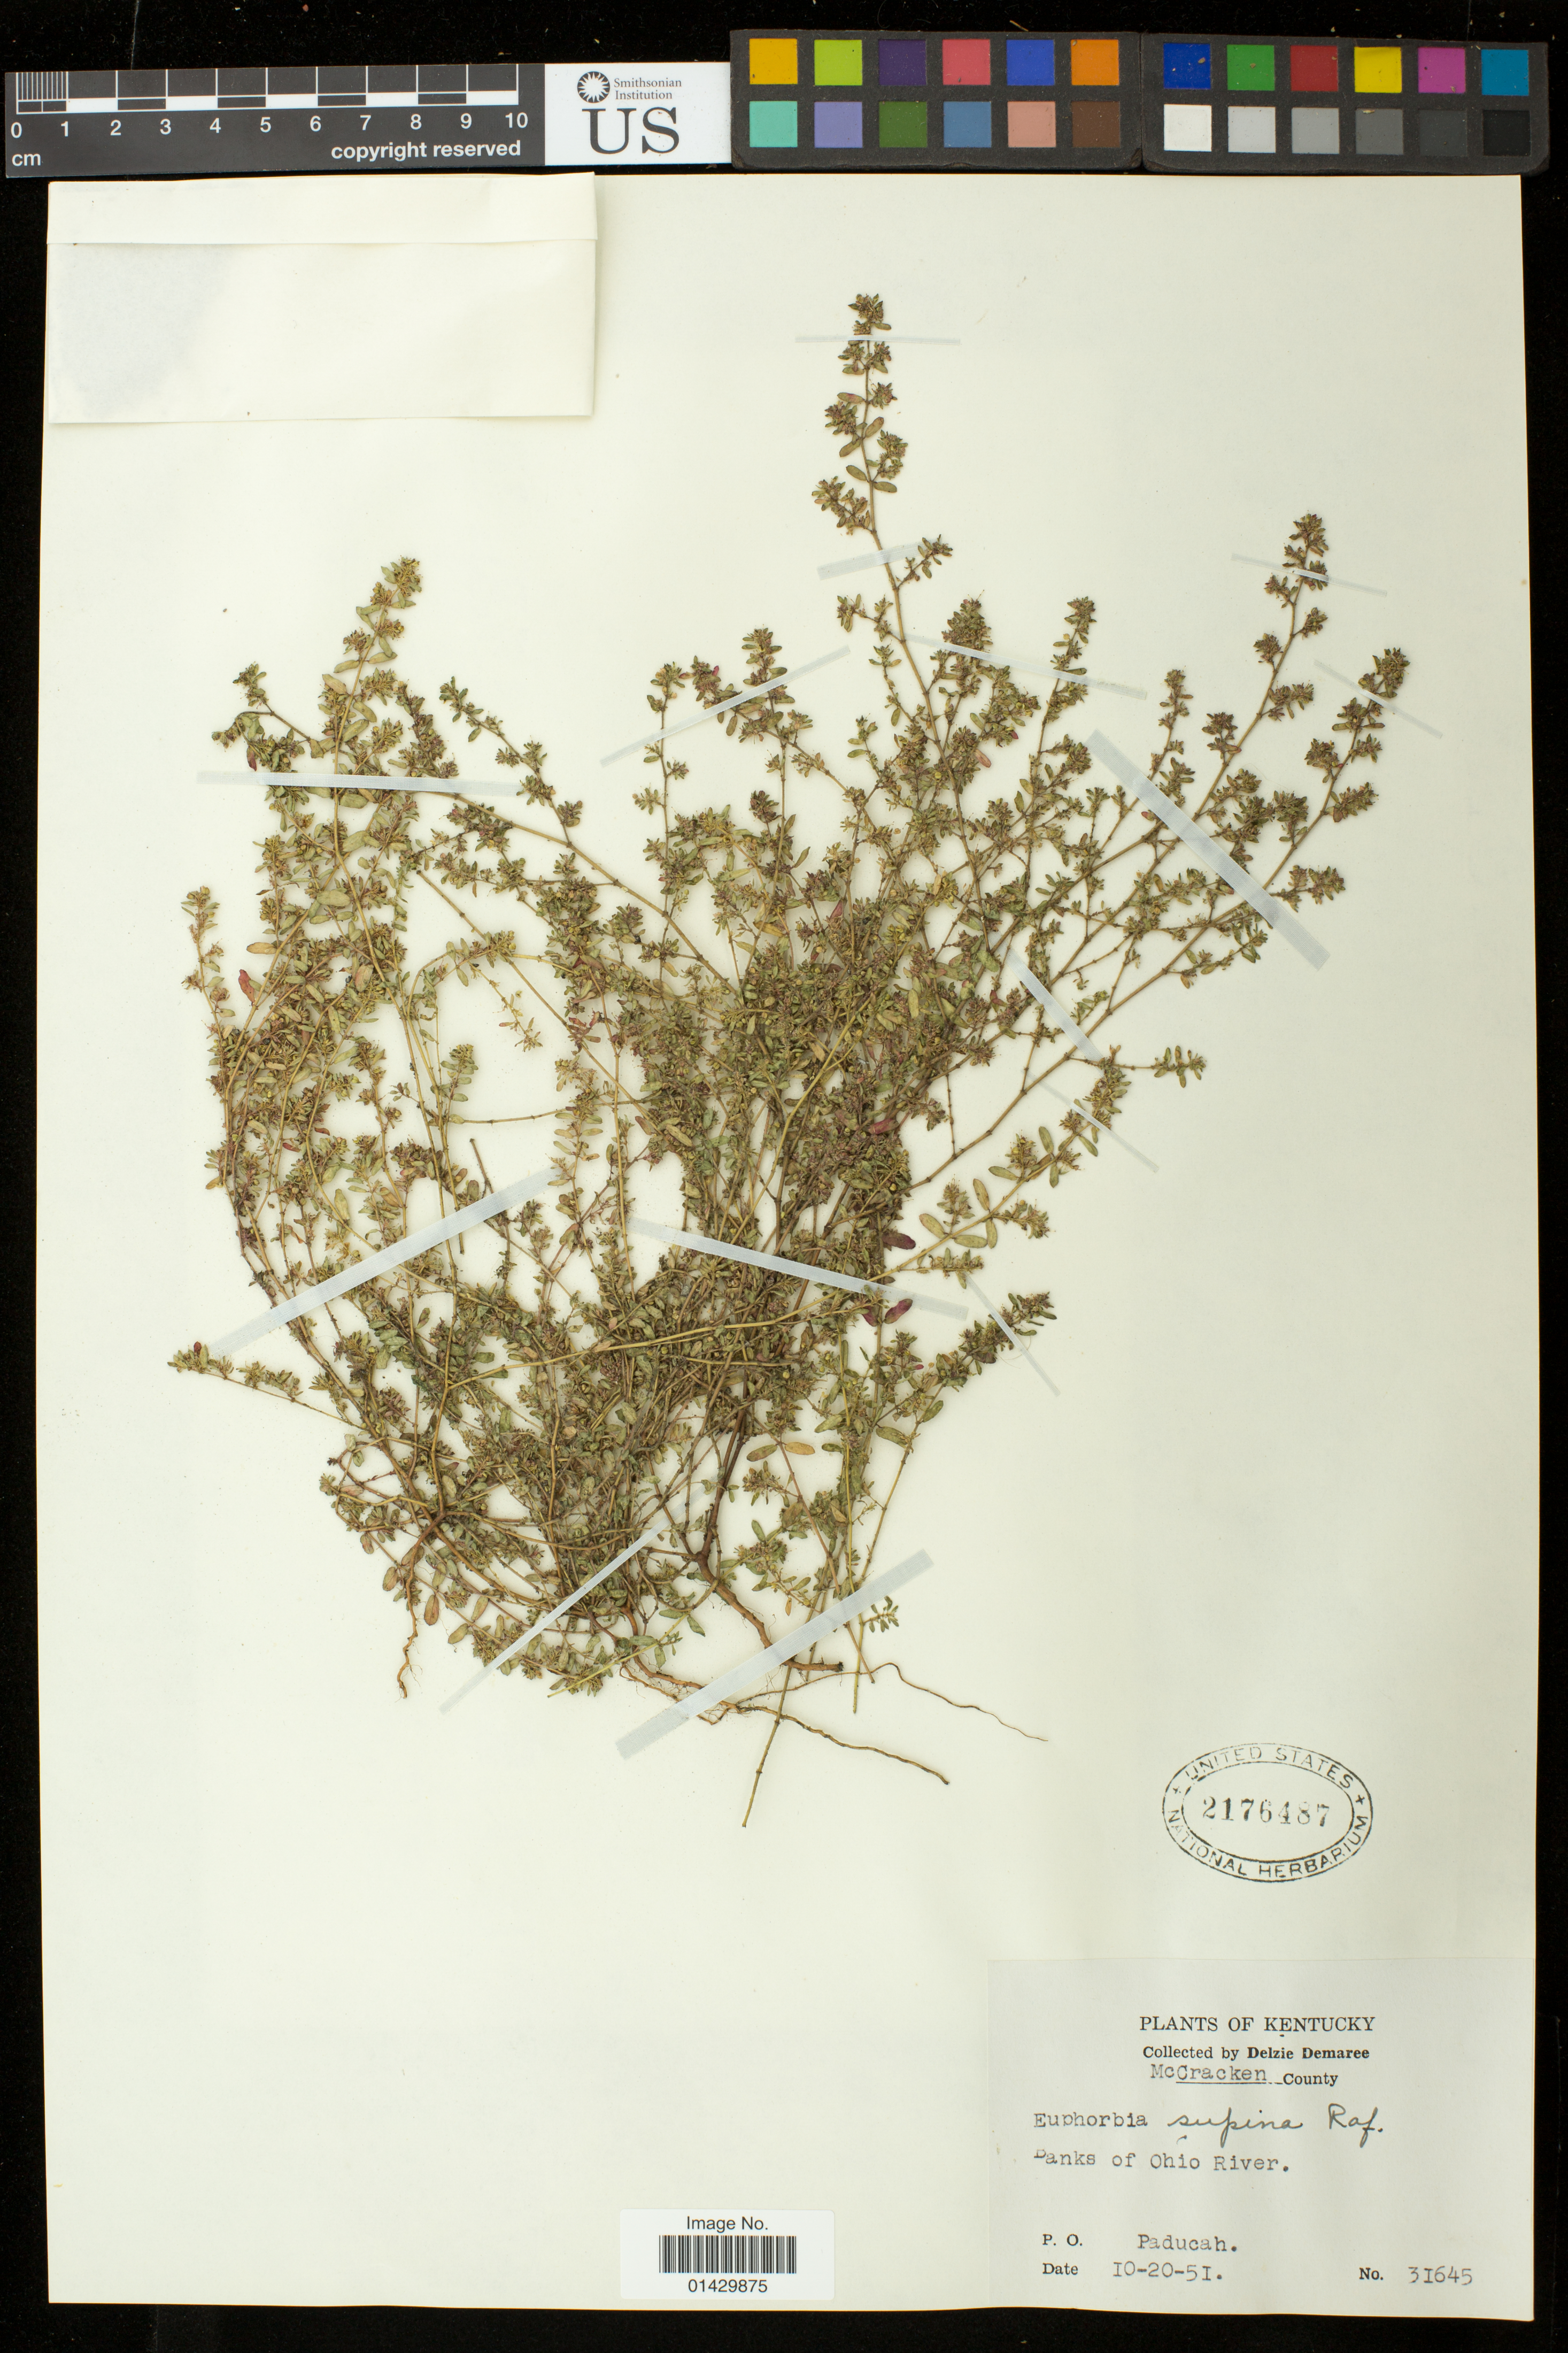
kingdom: Plantae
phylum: Tracheophyta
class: Magnoliopsida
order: Malpighiales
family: Euphorbiaceae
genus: Euphorbia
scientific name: Euphorbia maculata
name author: L.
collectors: D. Demaree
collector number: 31645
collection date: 1951-10-20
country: United States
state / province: Kentucky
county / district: McCracken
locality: Banks of Ohio River; P.O. Paducah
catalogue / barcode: US 2176487